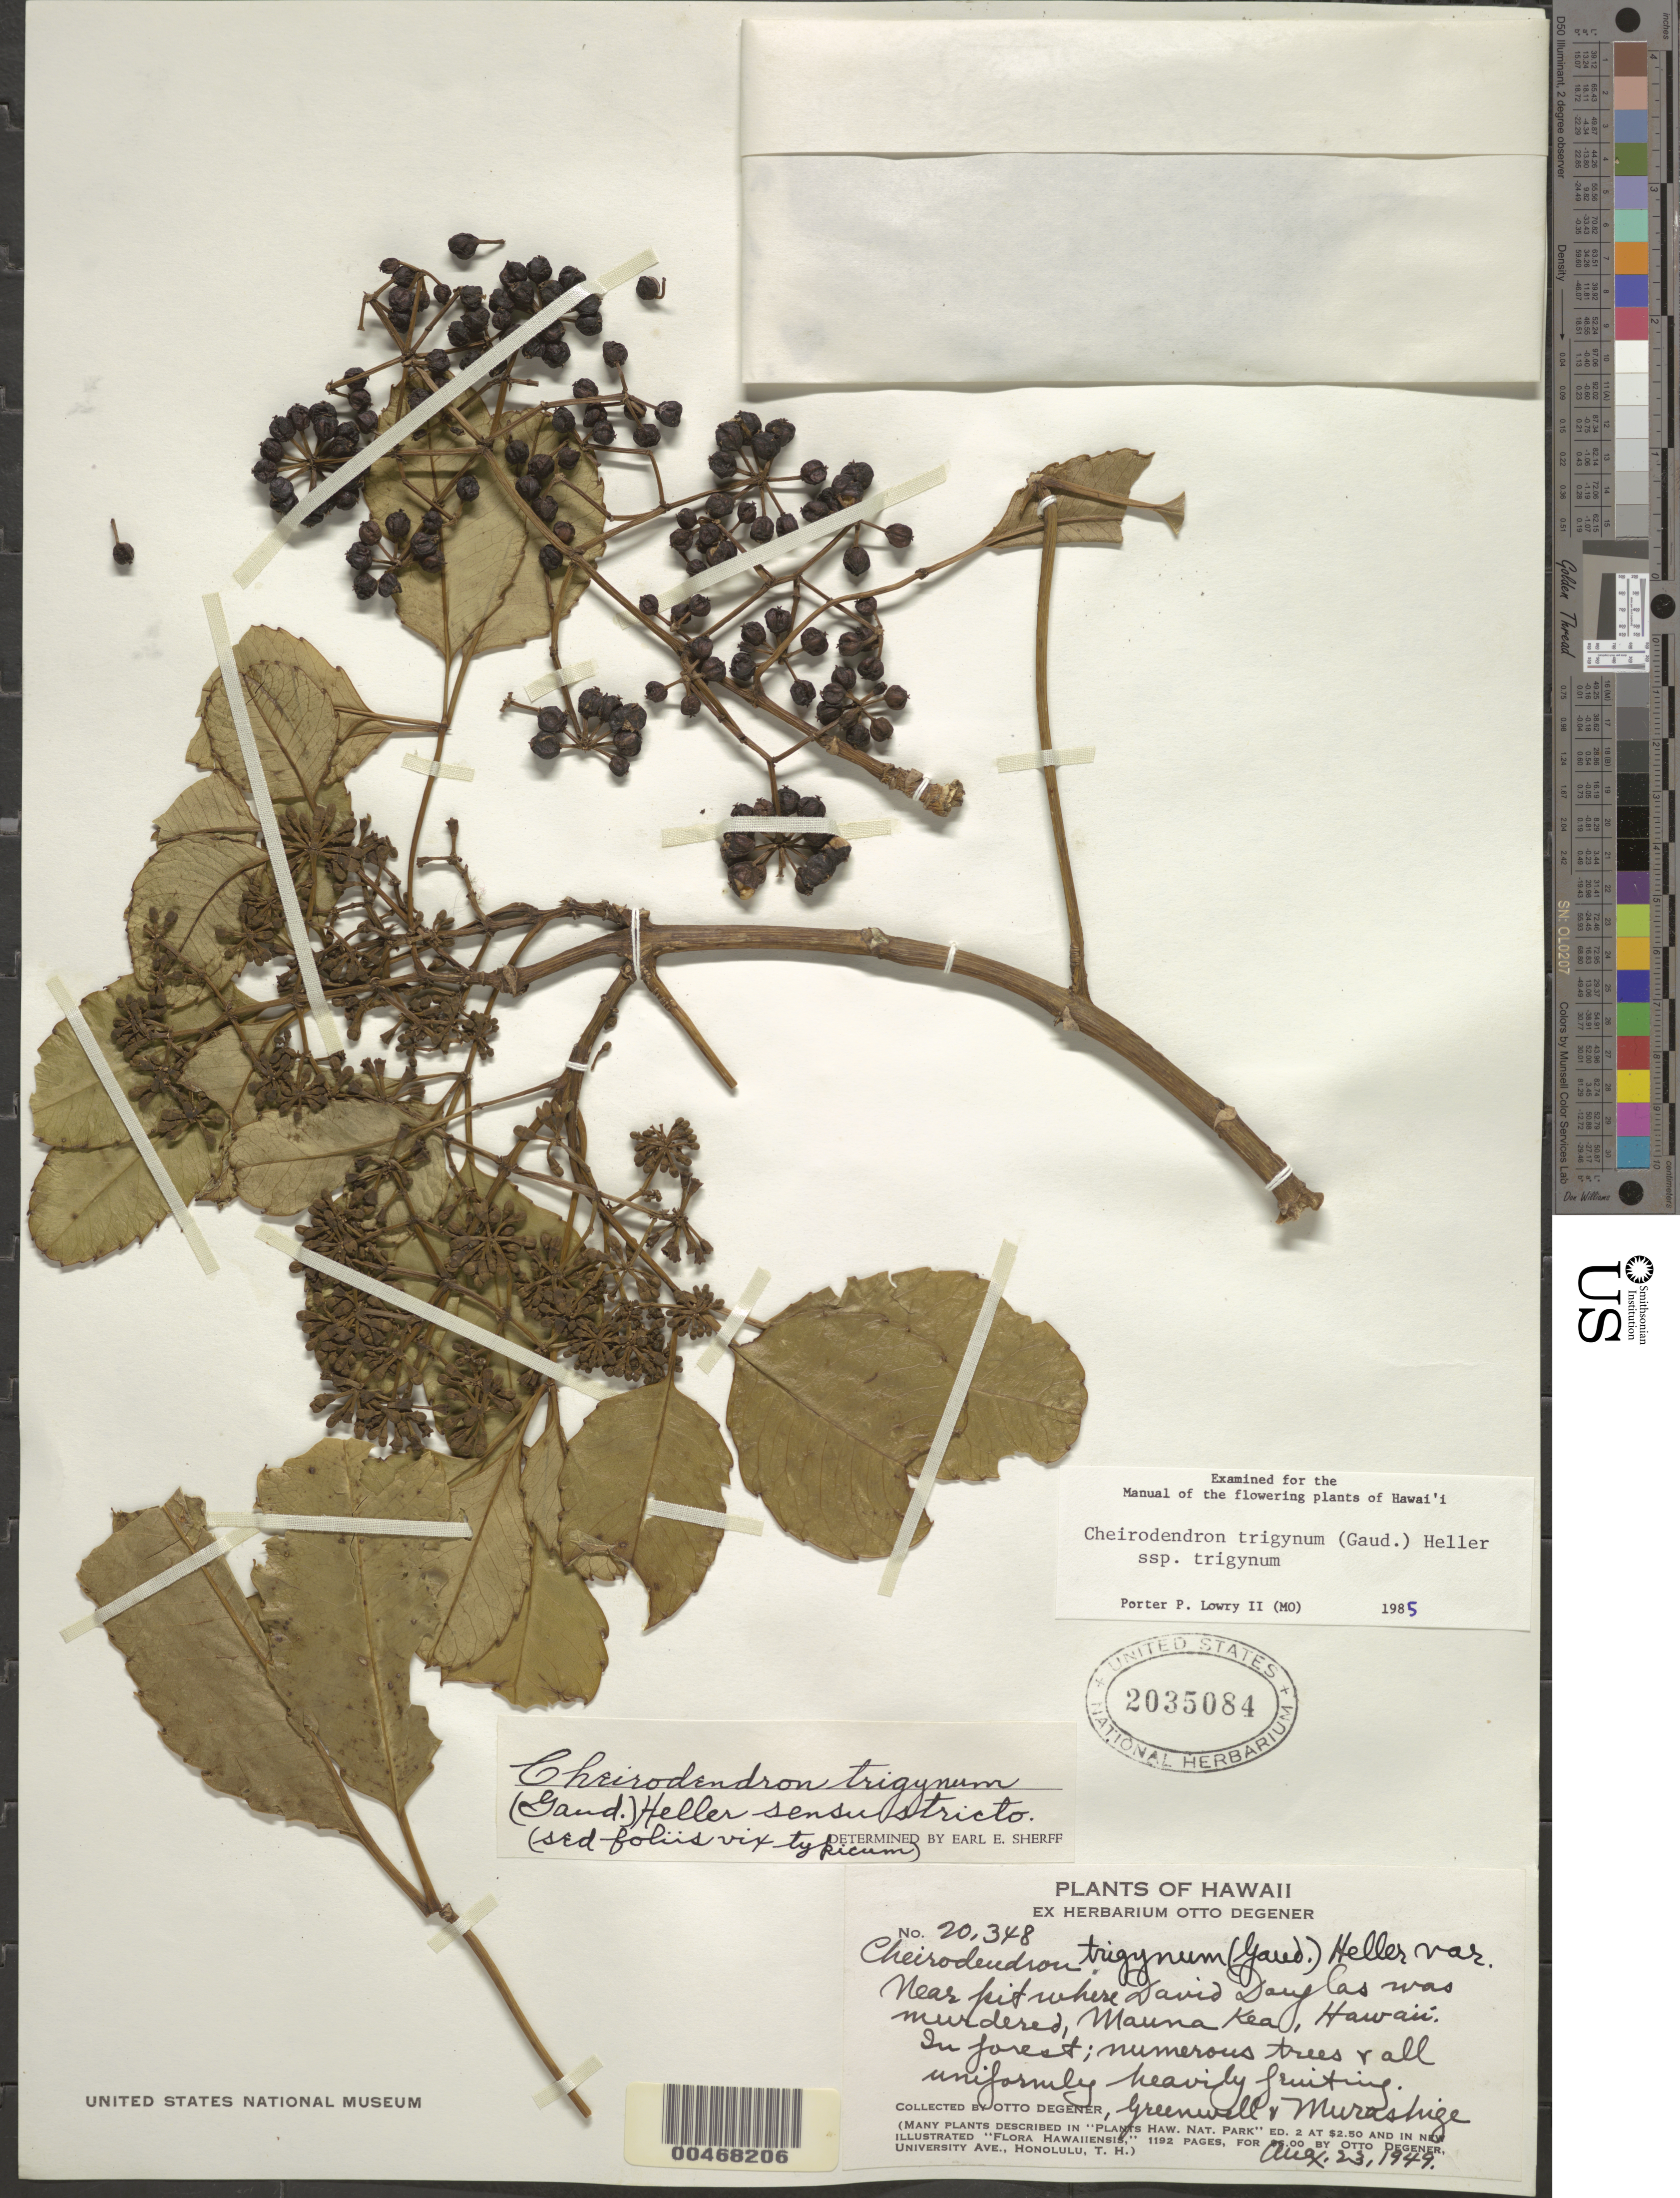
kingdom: Plantae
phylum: Tracheophyta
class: Magnoliopsida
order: Apiales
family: Araliaceae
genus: Cheirodendron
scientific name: Cheirodendron trigynum subsp. trigynum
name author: (Gaudich.) A. Heller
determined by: Lowry, P. P., (MO), Missouri Botanical Garden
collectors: O. Degener, -. Greenwell & Murashige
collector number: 20348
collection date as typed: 23 Aug 1949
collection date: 1949-08-23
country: United States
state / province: Hawaii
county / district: Hawaii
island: Hawaii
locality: Mauna Kea, near pit where David Douglas was murdered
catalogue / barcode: US 2035084